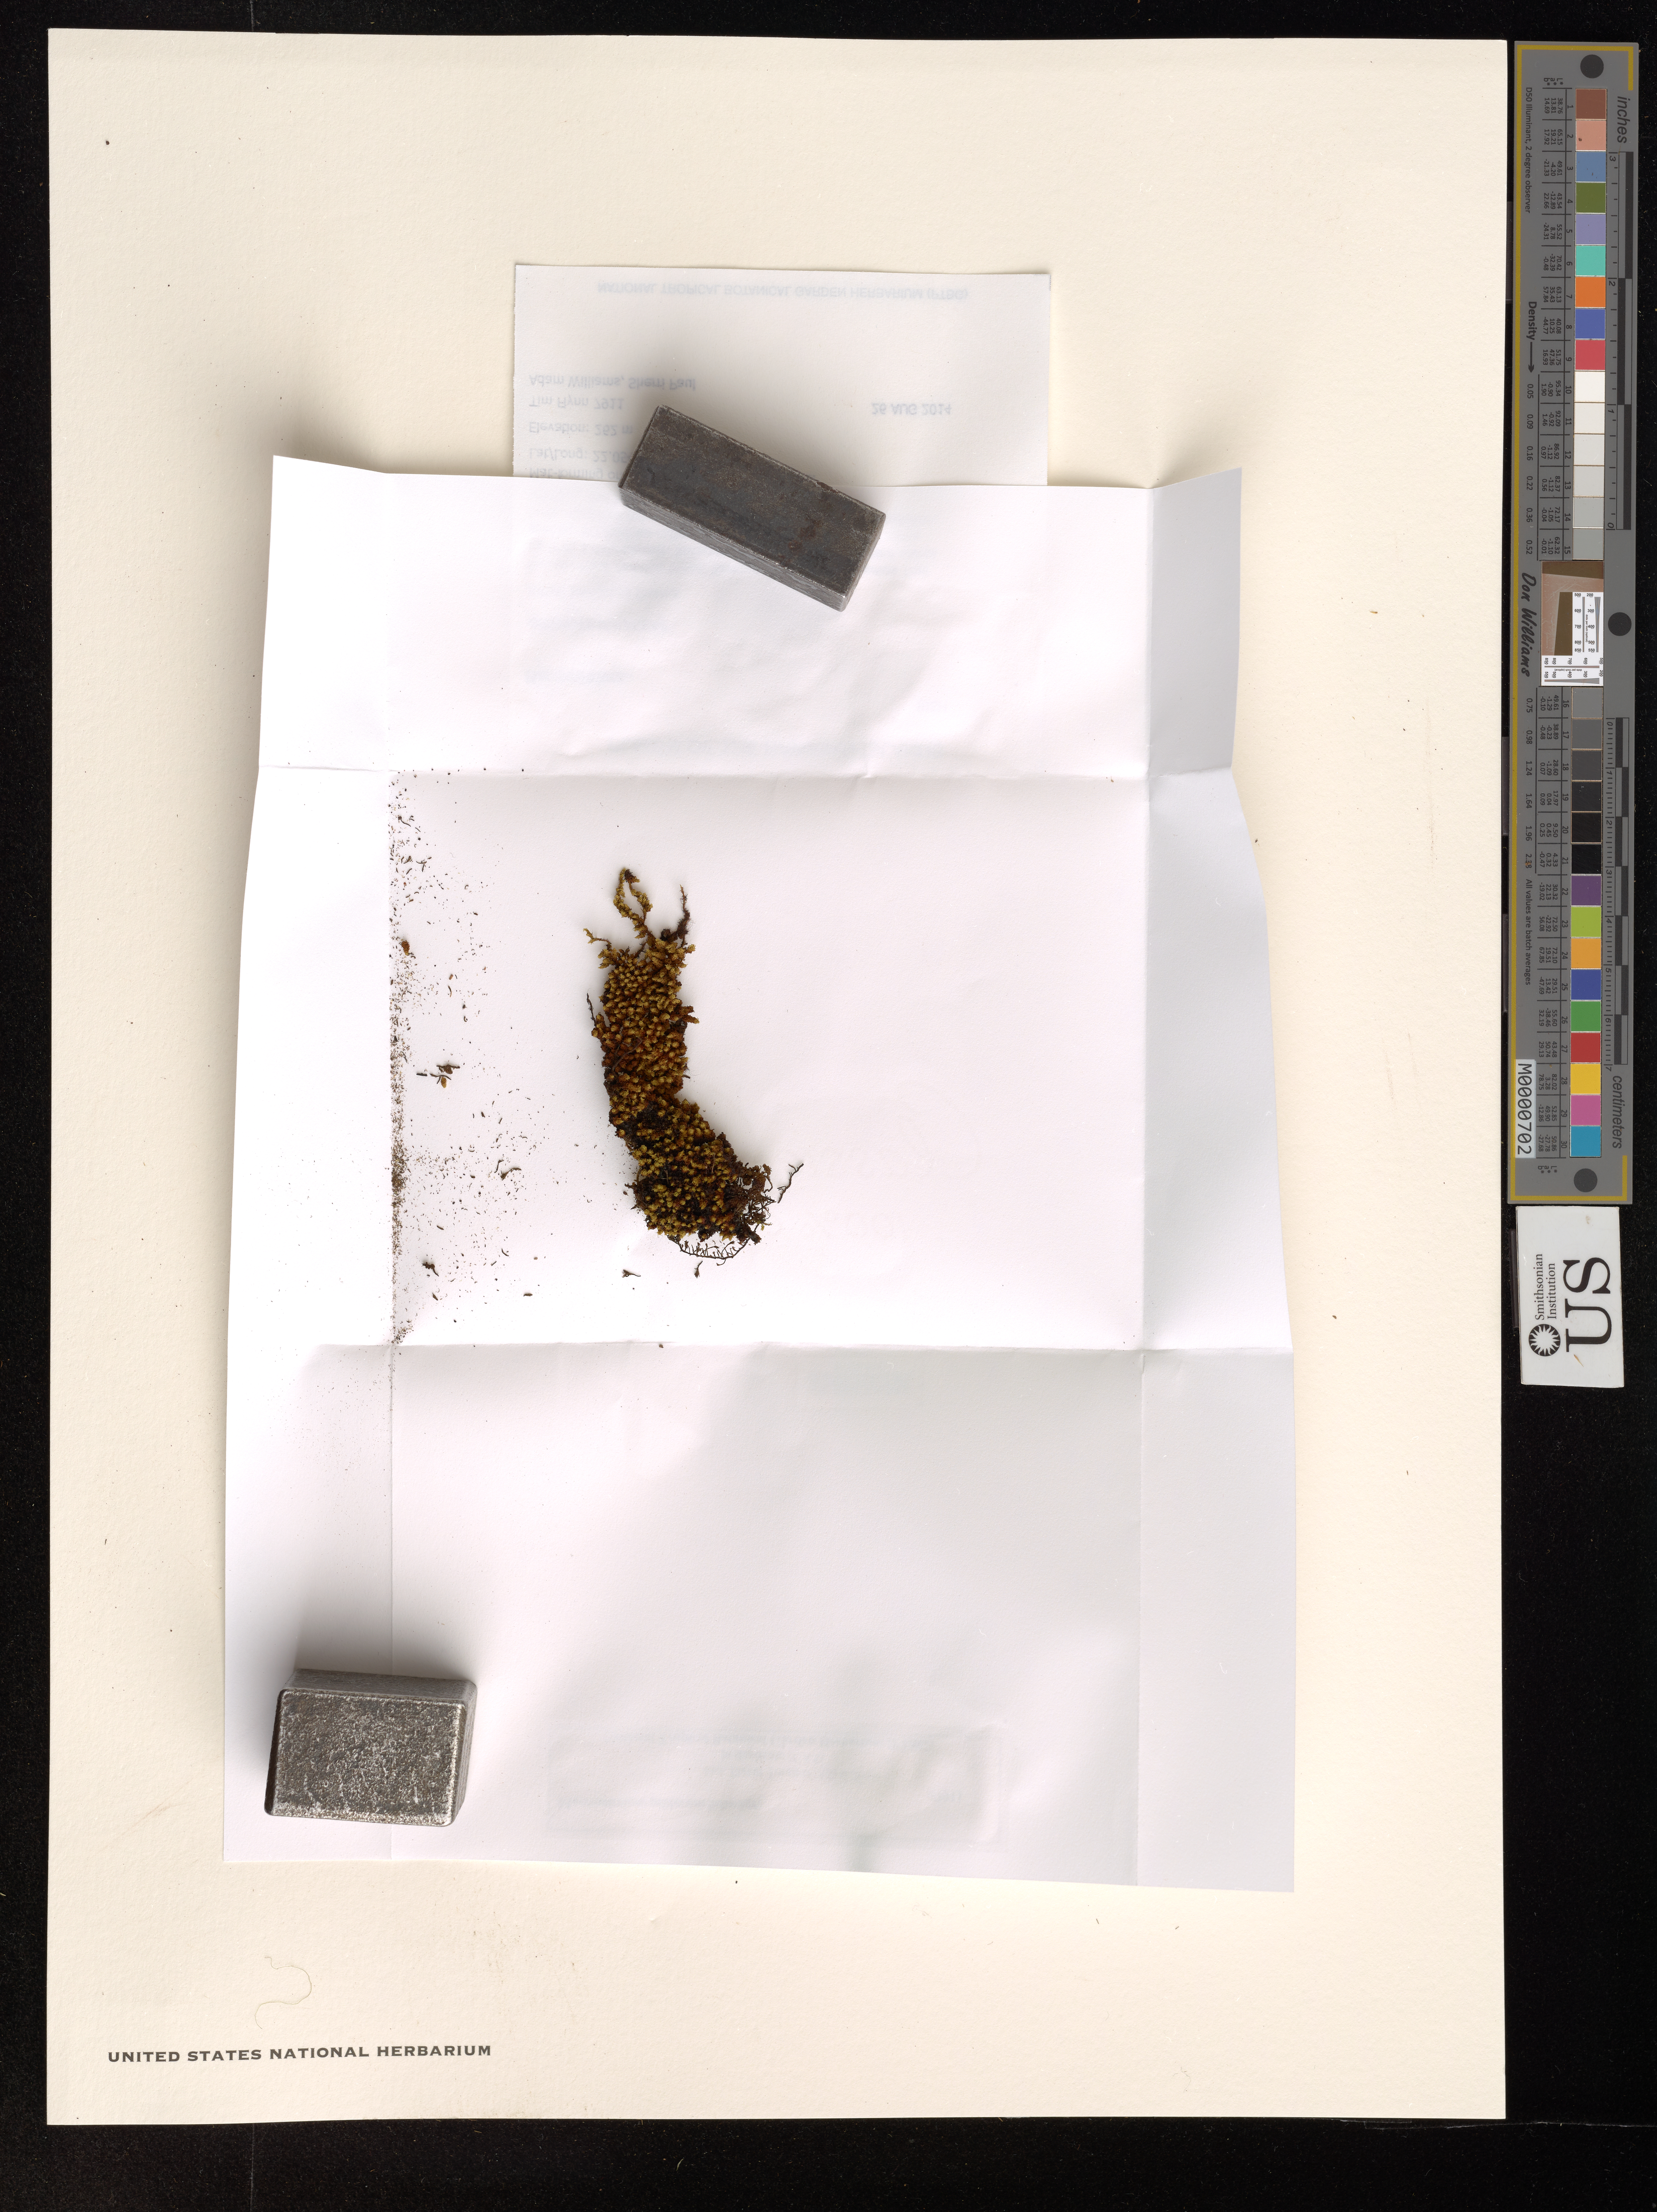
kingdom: Plantae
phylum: Bryophyta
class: Bryopsida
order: Orthotrichales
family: Orthotrichaceae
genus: Macromitrium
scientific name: Macromitrium piliferum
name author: Schwägr.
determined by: Toren, David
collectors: T. Flynn, A. Williams & S. Paul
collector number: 7911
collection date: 2014-08-26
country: United States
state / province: Hawaii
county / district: Kauai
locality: The Hawaiian Islands. Kauai Kawaihau District. Nounou Mtns, Nounou Forest Reserve, E of Kuamoo Nounou Trail up from 1 mile marker.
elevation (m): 262